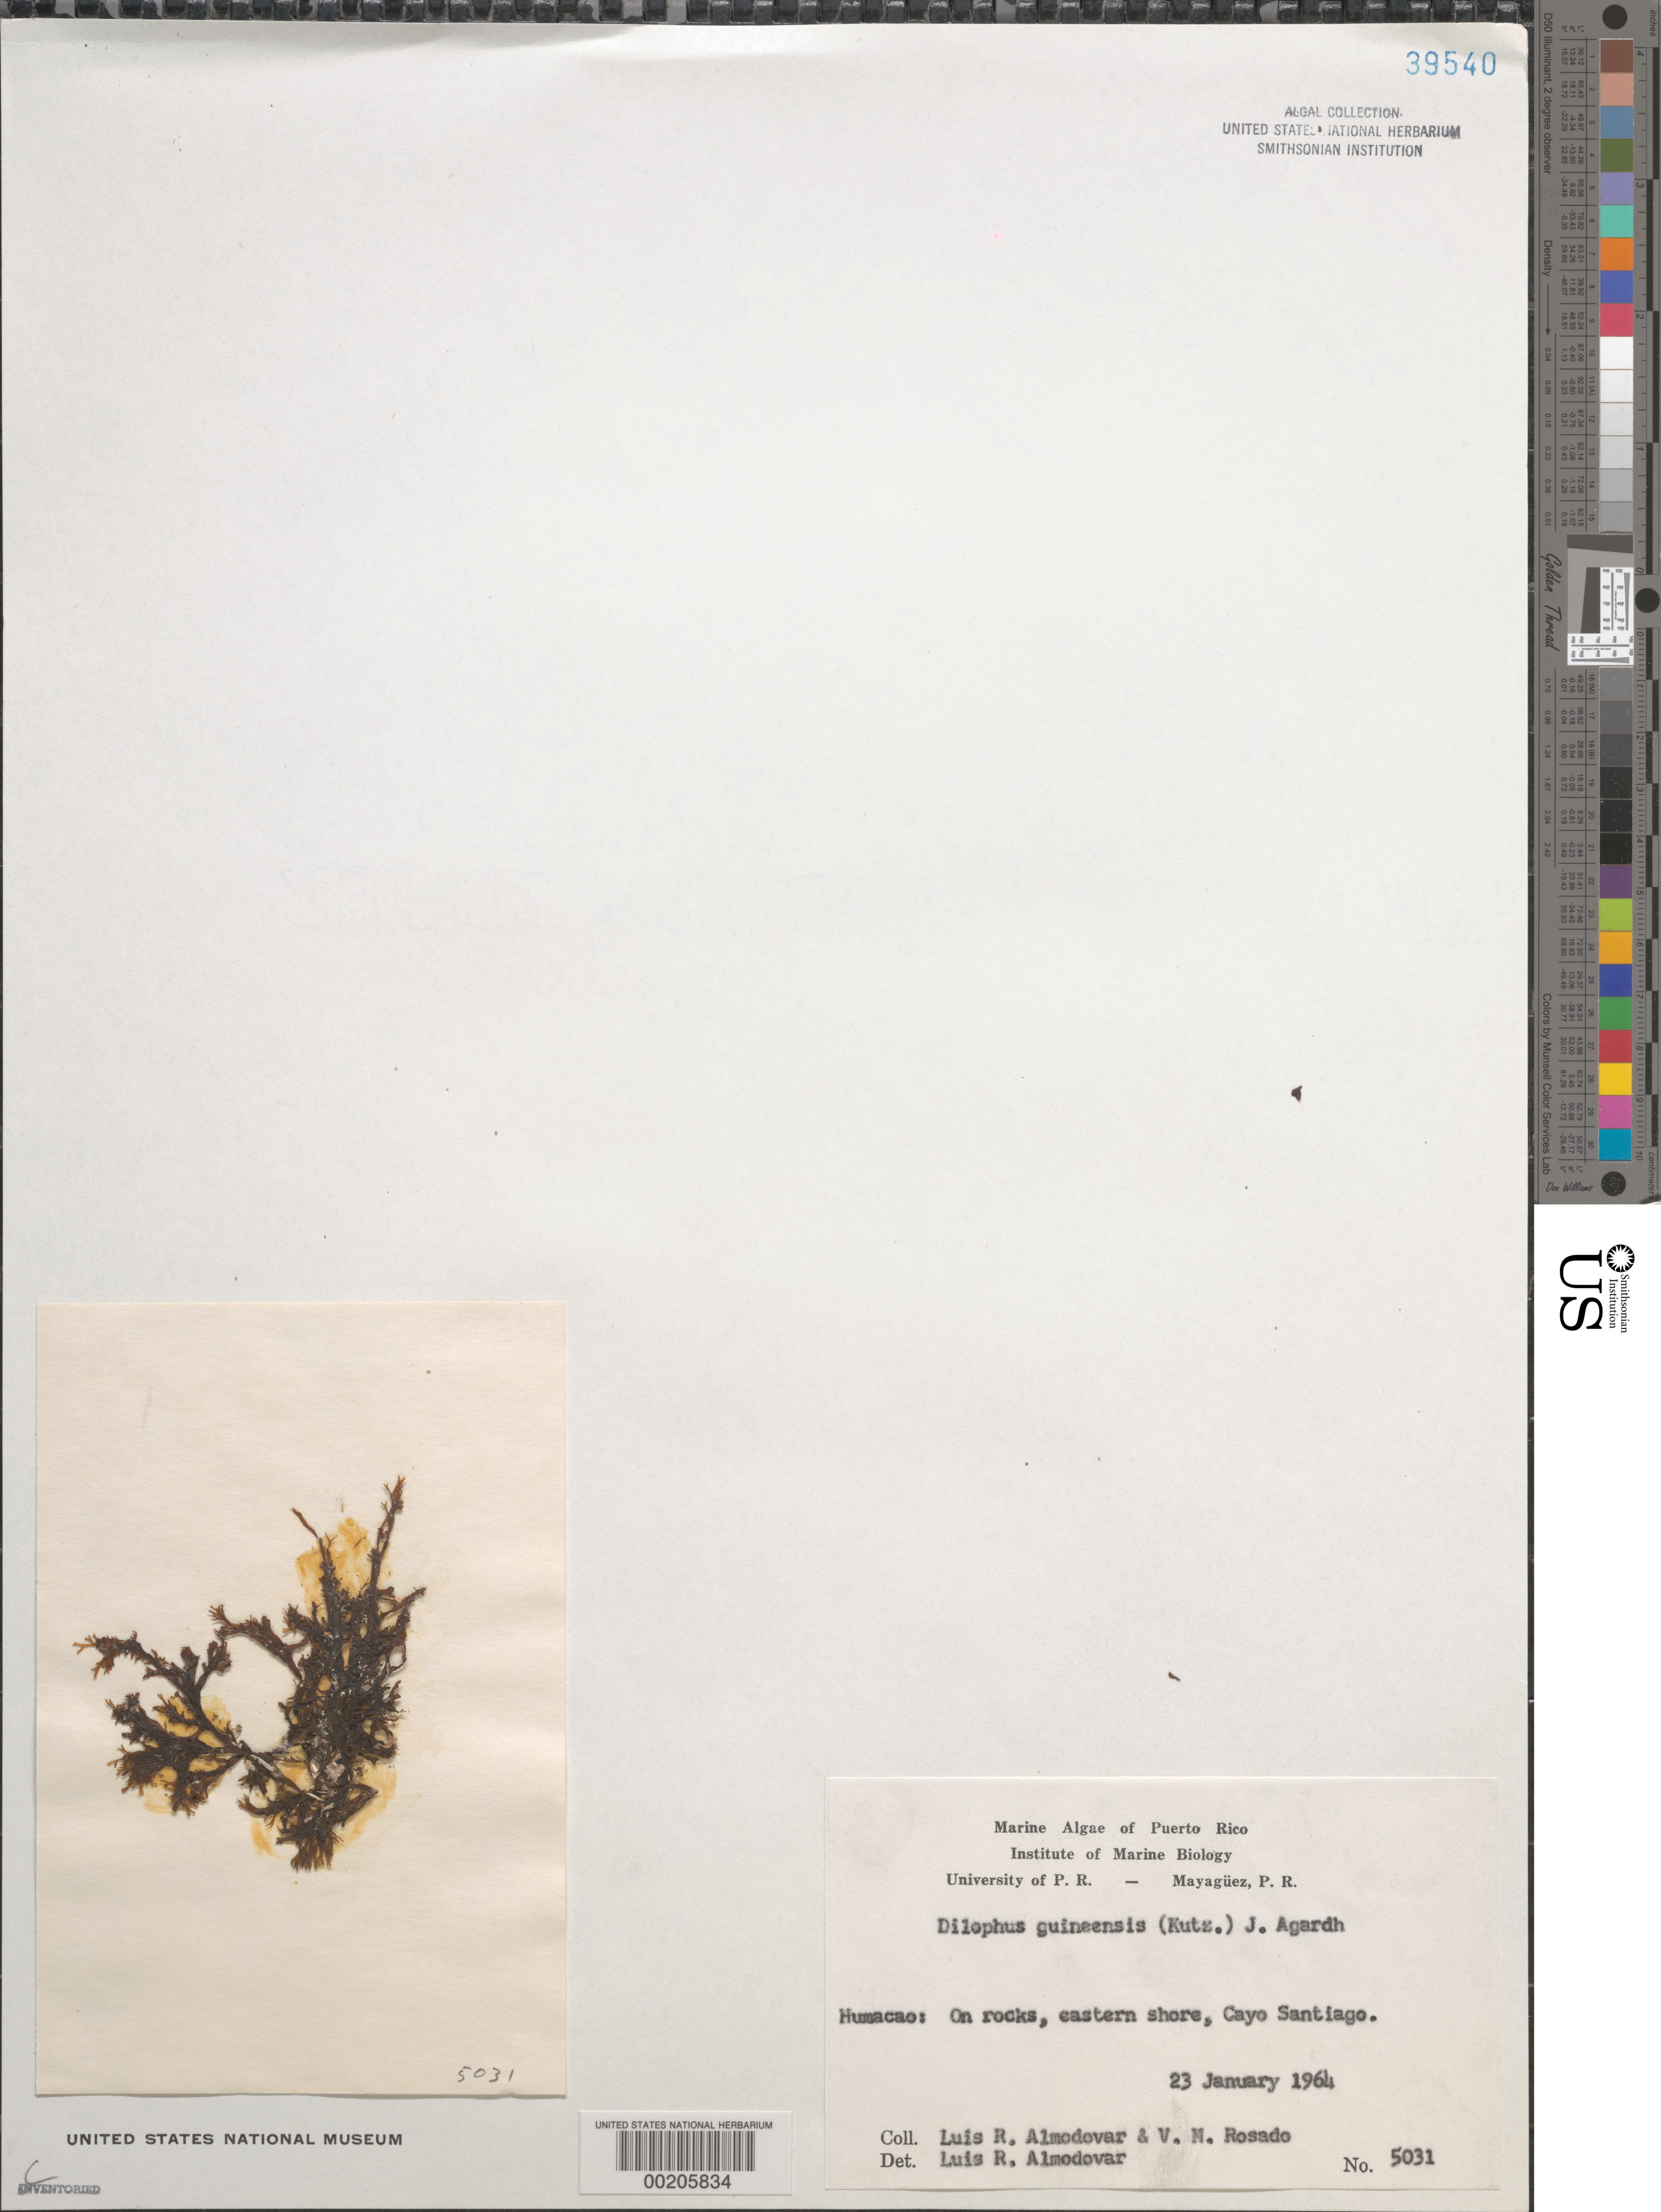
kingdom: Chromista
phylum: Ochrophyta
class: Phaeophyceae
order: Dictyotales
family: Dictyotaceae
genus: Dictyota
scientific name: Dictyota guineensis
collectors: L. Almodovar & V. Rosado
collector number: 5031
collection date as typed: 23 Jan 1964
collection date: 1964-01-23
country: Puerto Rico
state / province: Humacao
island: Cayo Santiago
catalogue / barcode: US 39540